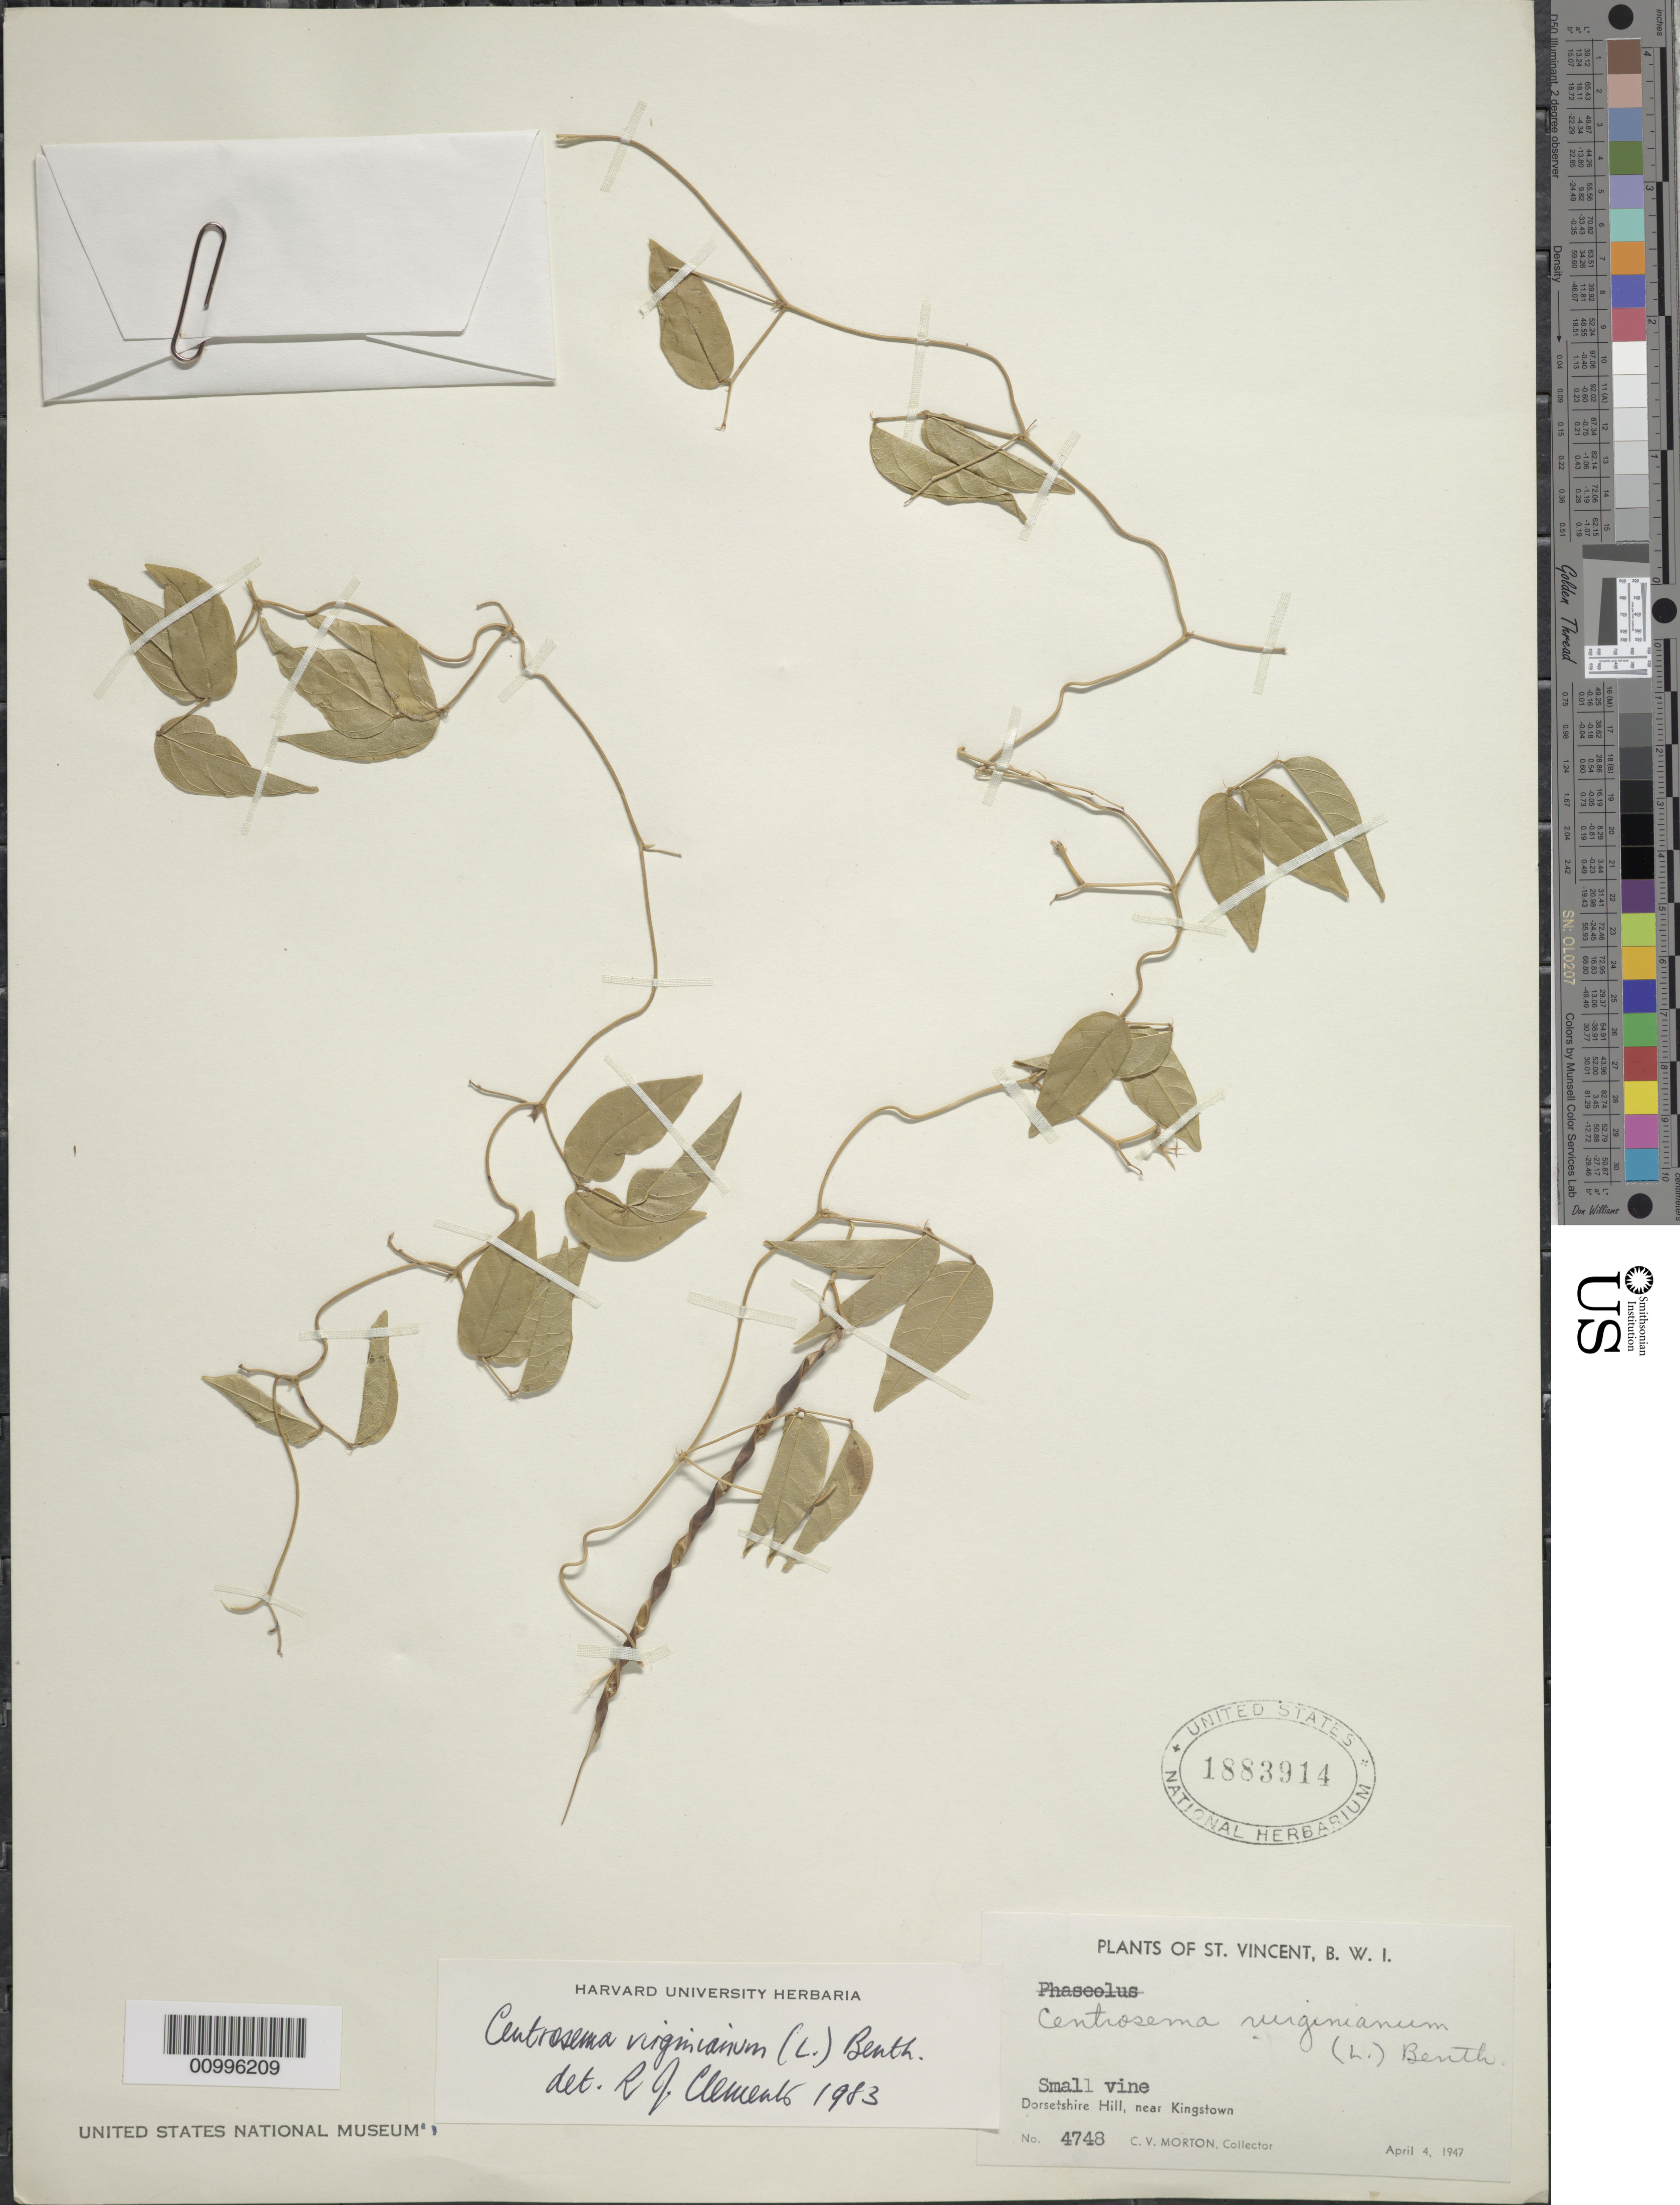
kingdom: Plantae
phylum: Tracheophyta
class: Magnoliopsida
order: Fabales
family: Fabaceae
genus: Centrosema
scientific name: Centrosema virginianum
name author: (L.) Benth.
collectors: C. V. Morton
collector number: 4748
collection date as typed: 04 Apr 1947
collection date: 1947-04-04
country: St. Vincent - Grenadines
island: St. Vincent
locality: Small vine, Dorsetshire Hill, near Kingstown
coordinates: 0 N, 0 E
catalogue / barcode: US 1883914